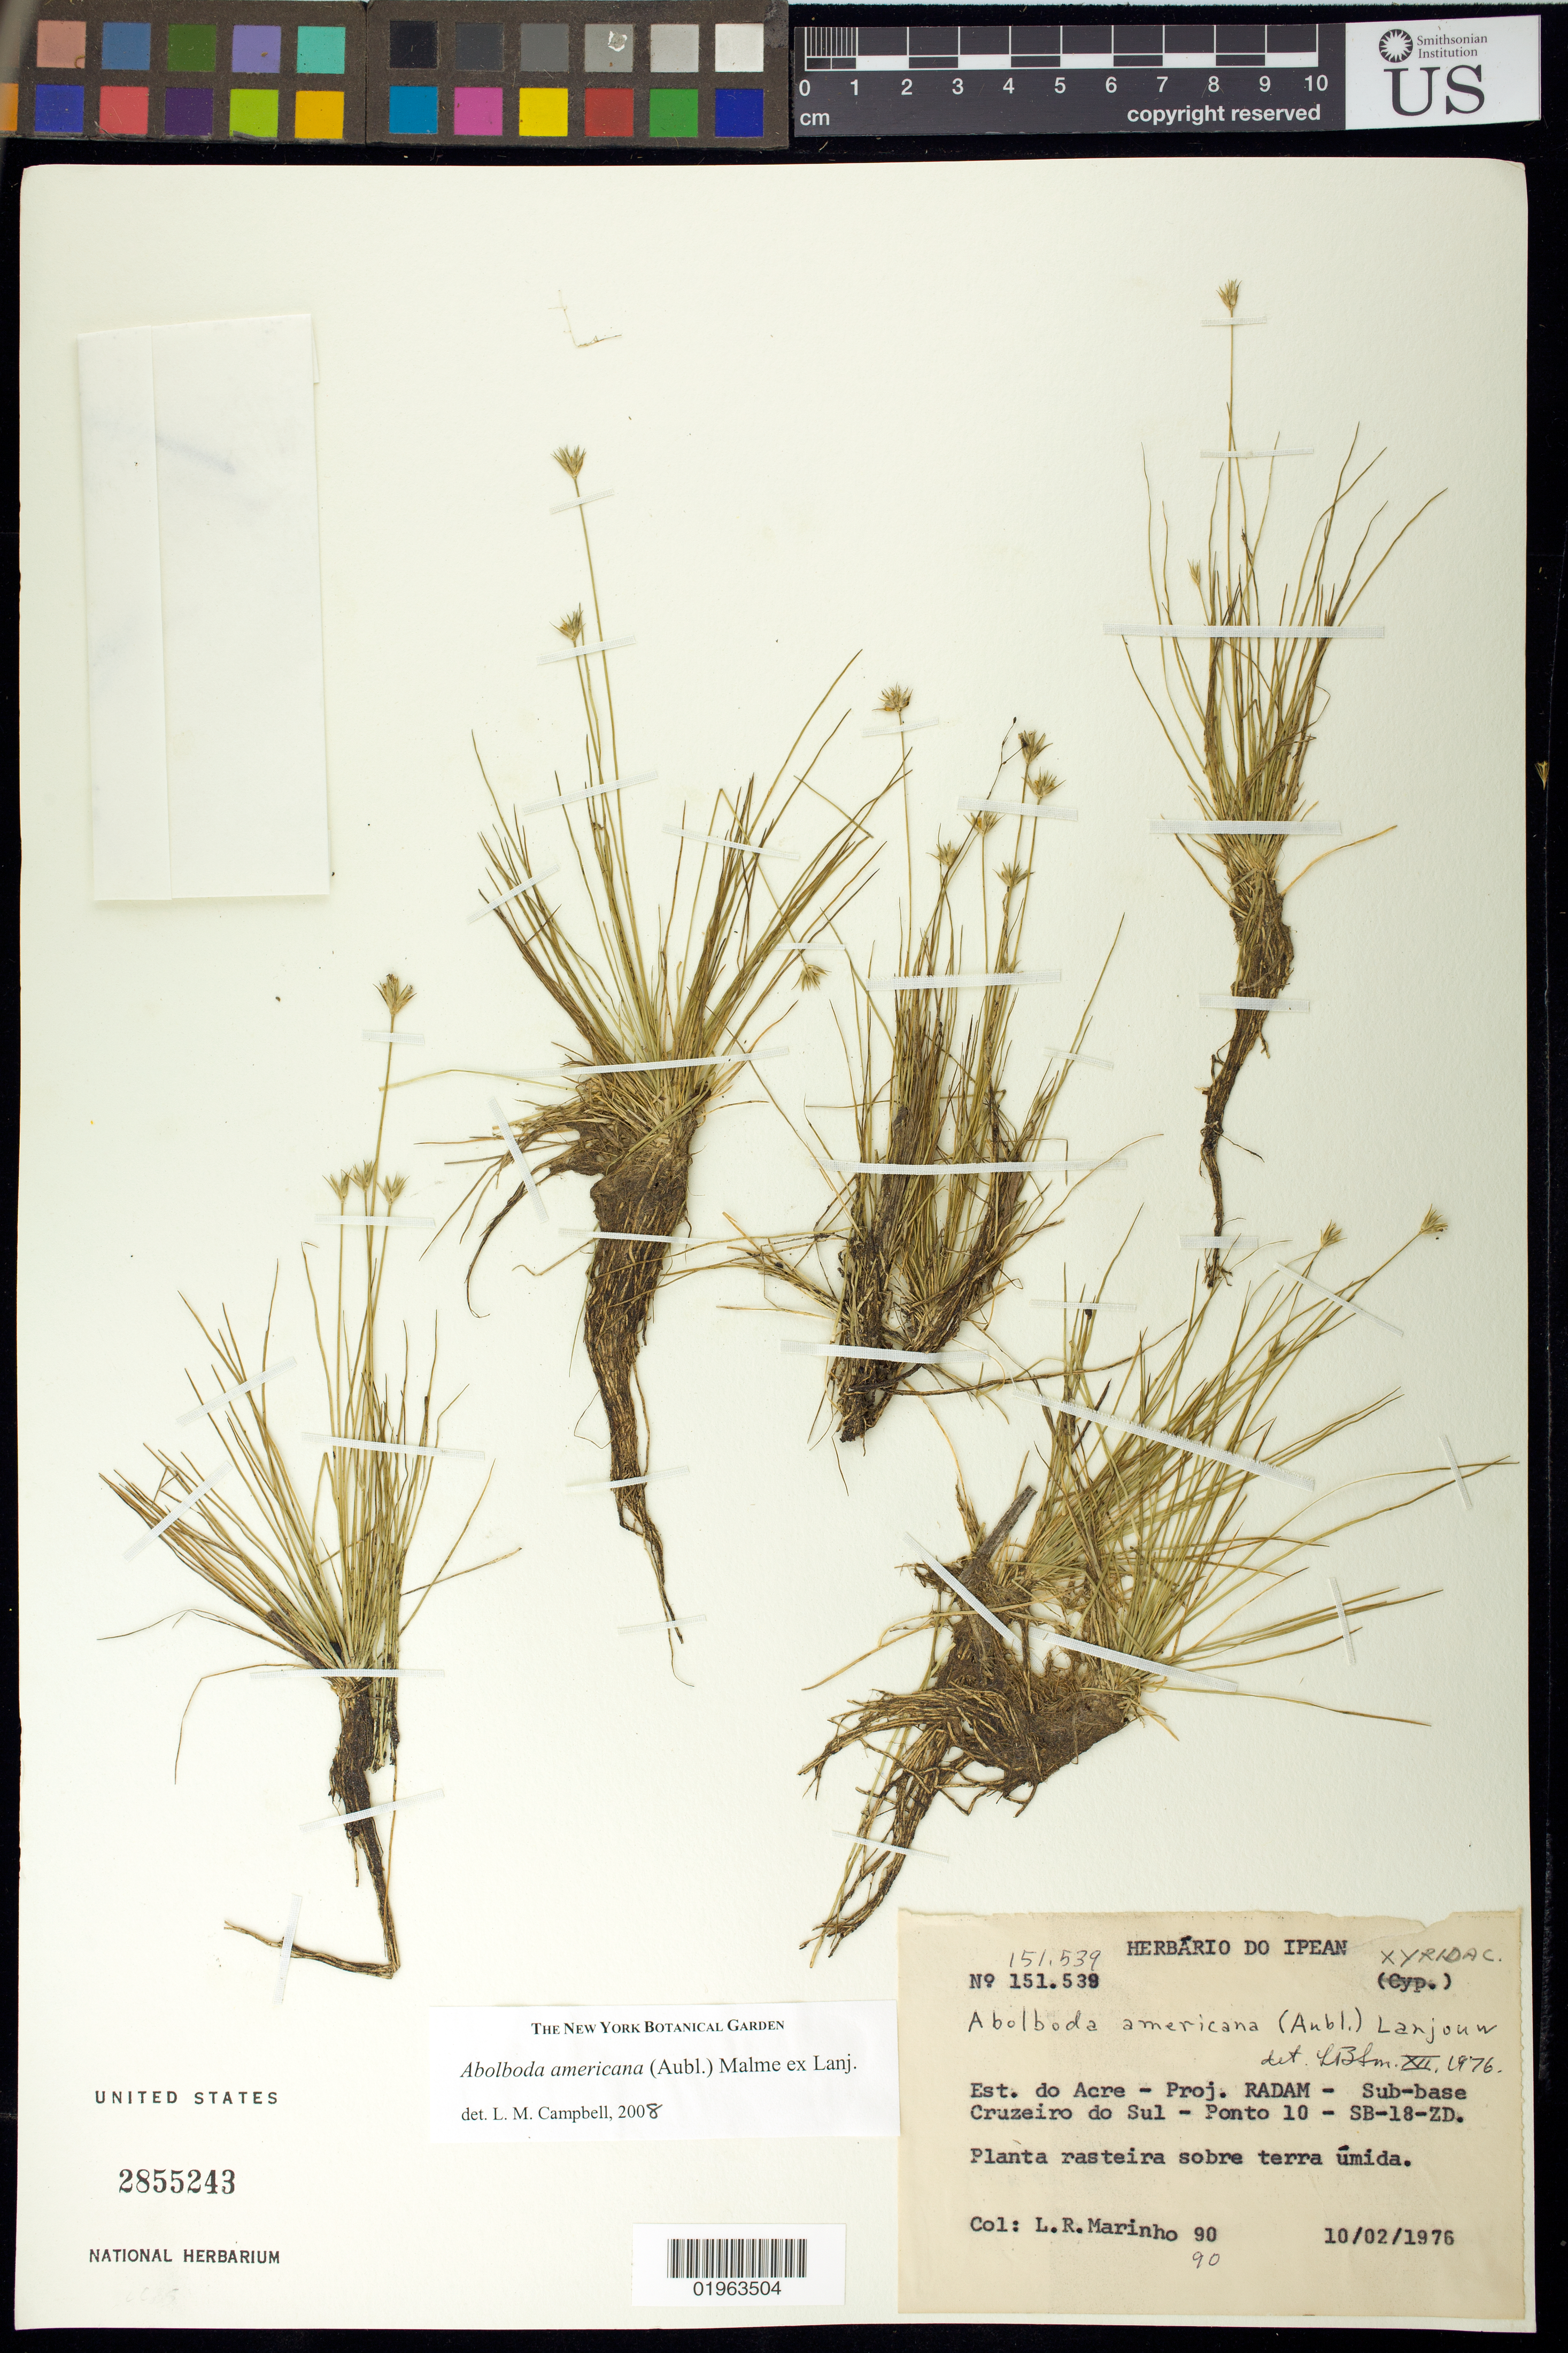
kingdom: Plantae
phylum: Tracheophyta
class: Liliopsida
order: Poales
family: Xyridaceae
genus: Abolboda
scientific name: Abolboda americana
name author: (Aubl.) Lanj.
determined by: Campbell, L. M.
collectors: L. R. Marinho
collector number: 90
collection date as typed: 11 Feb 1976 or 02 Nov 1976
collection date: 1976-02-11 or 1976-11-02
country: Brazil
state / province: Acre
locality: Cruzeiro do Sul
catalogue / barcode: US 2855243